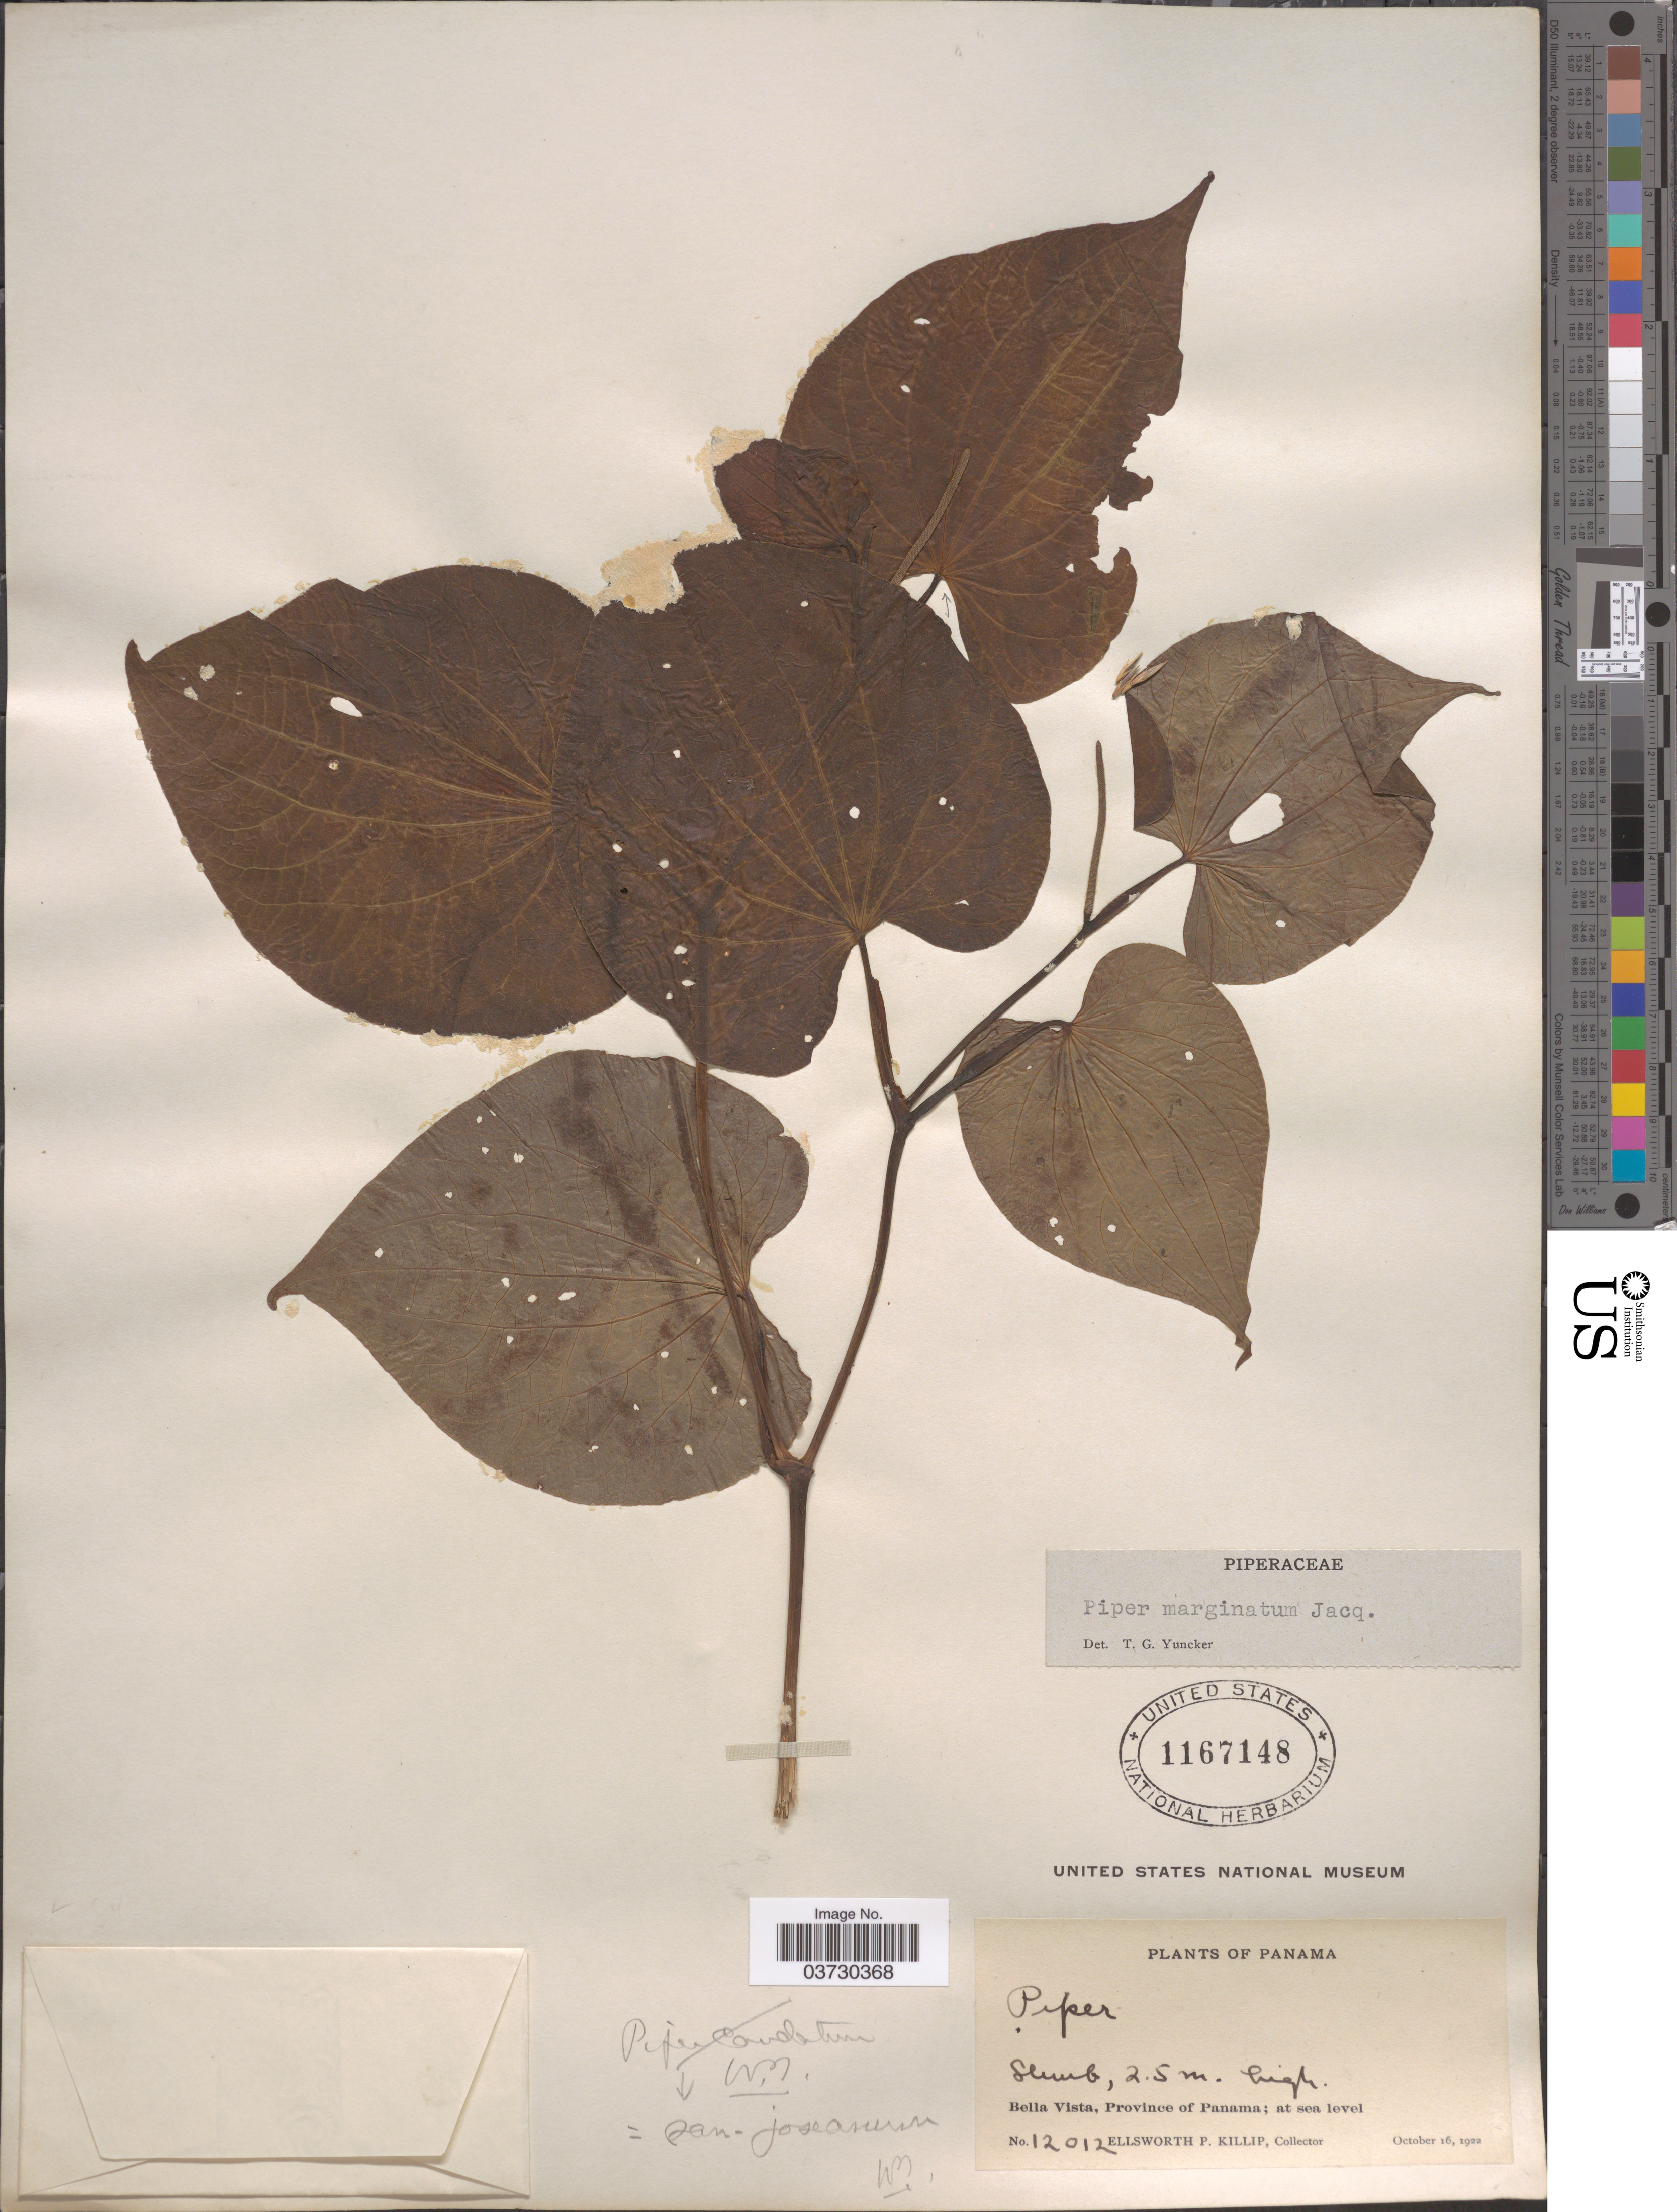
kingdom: Plantae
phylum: Tracheophyta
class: Magnoliopsida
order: Piperales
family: Piperaceae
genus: Piper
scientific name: Piper marginatum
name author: Jacq.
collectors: E. P. Killip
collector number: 12012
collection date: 1922-10-16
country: Panama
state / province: Panamá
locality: Bella Vista.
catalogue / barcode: US 1167148